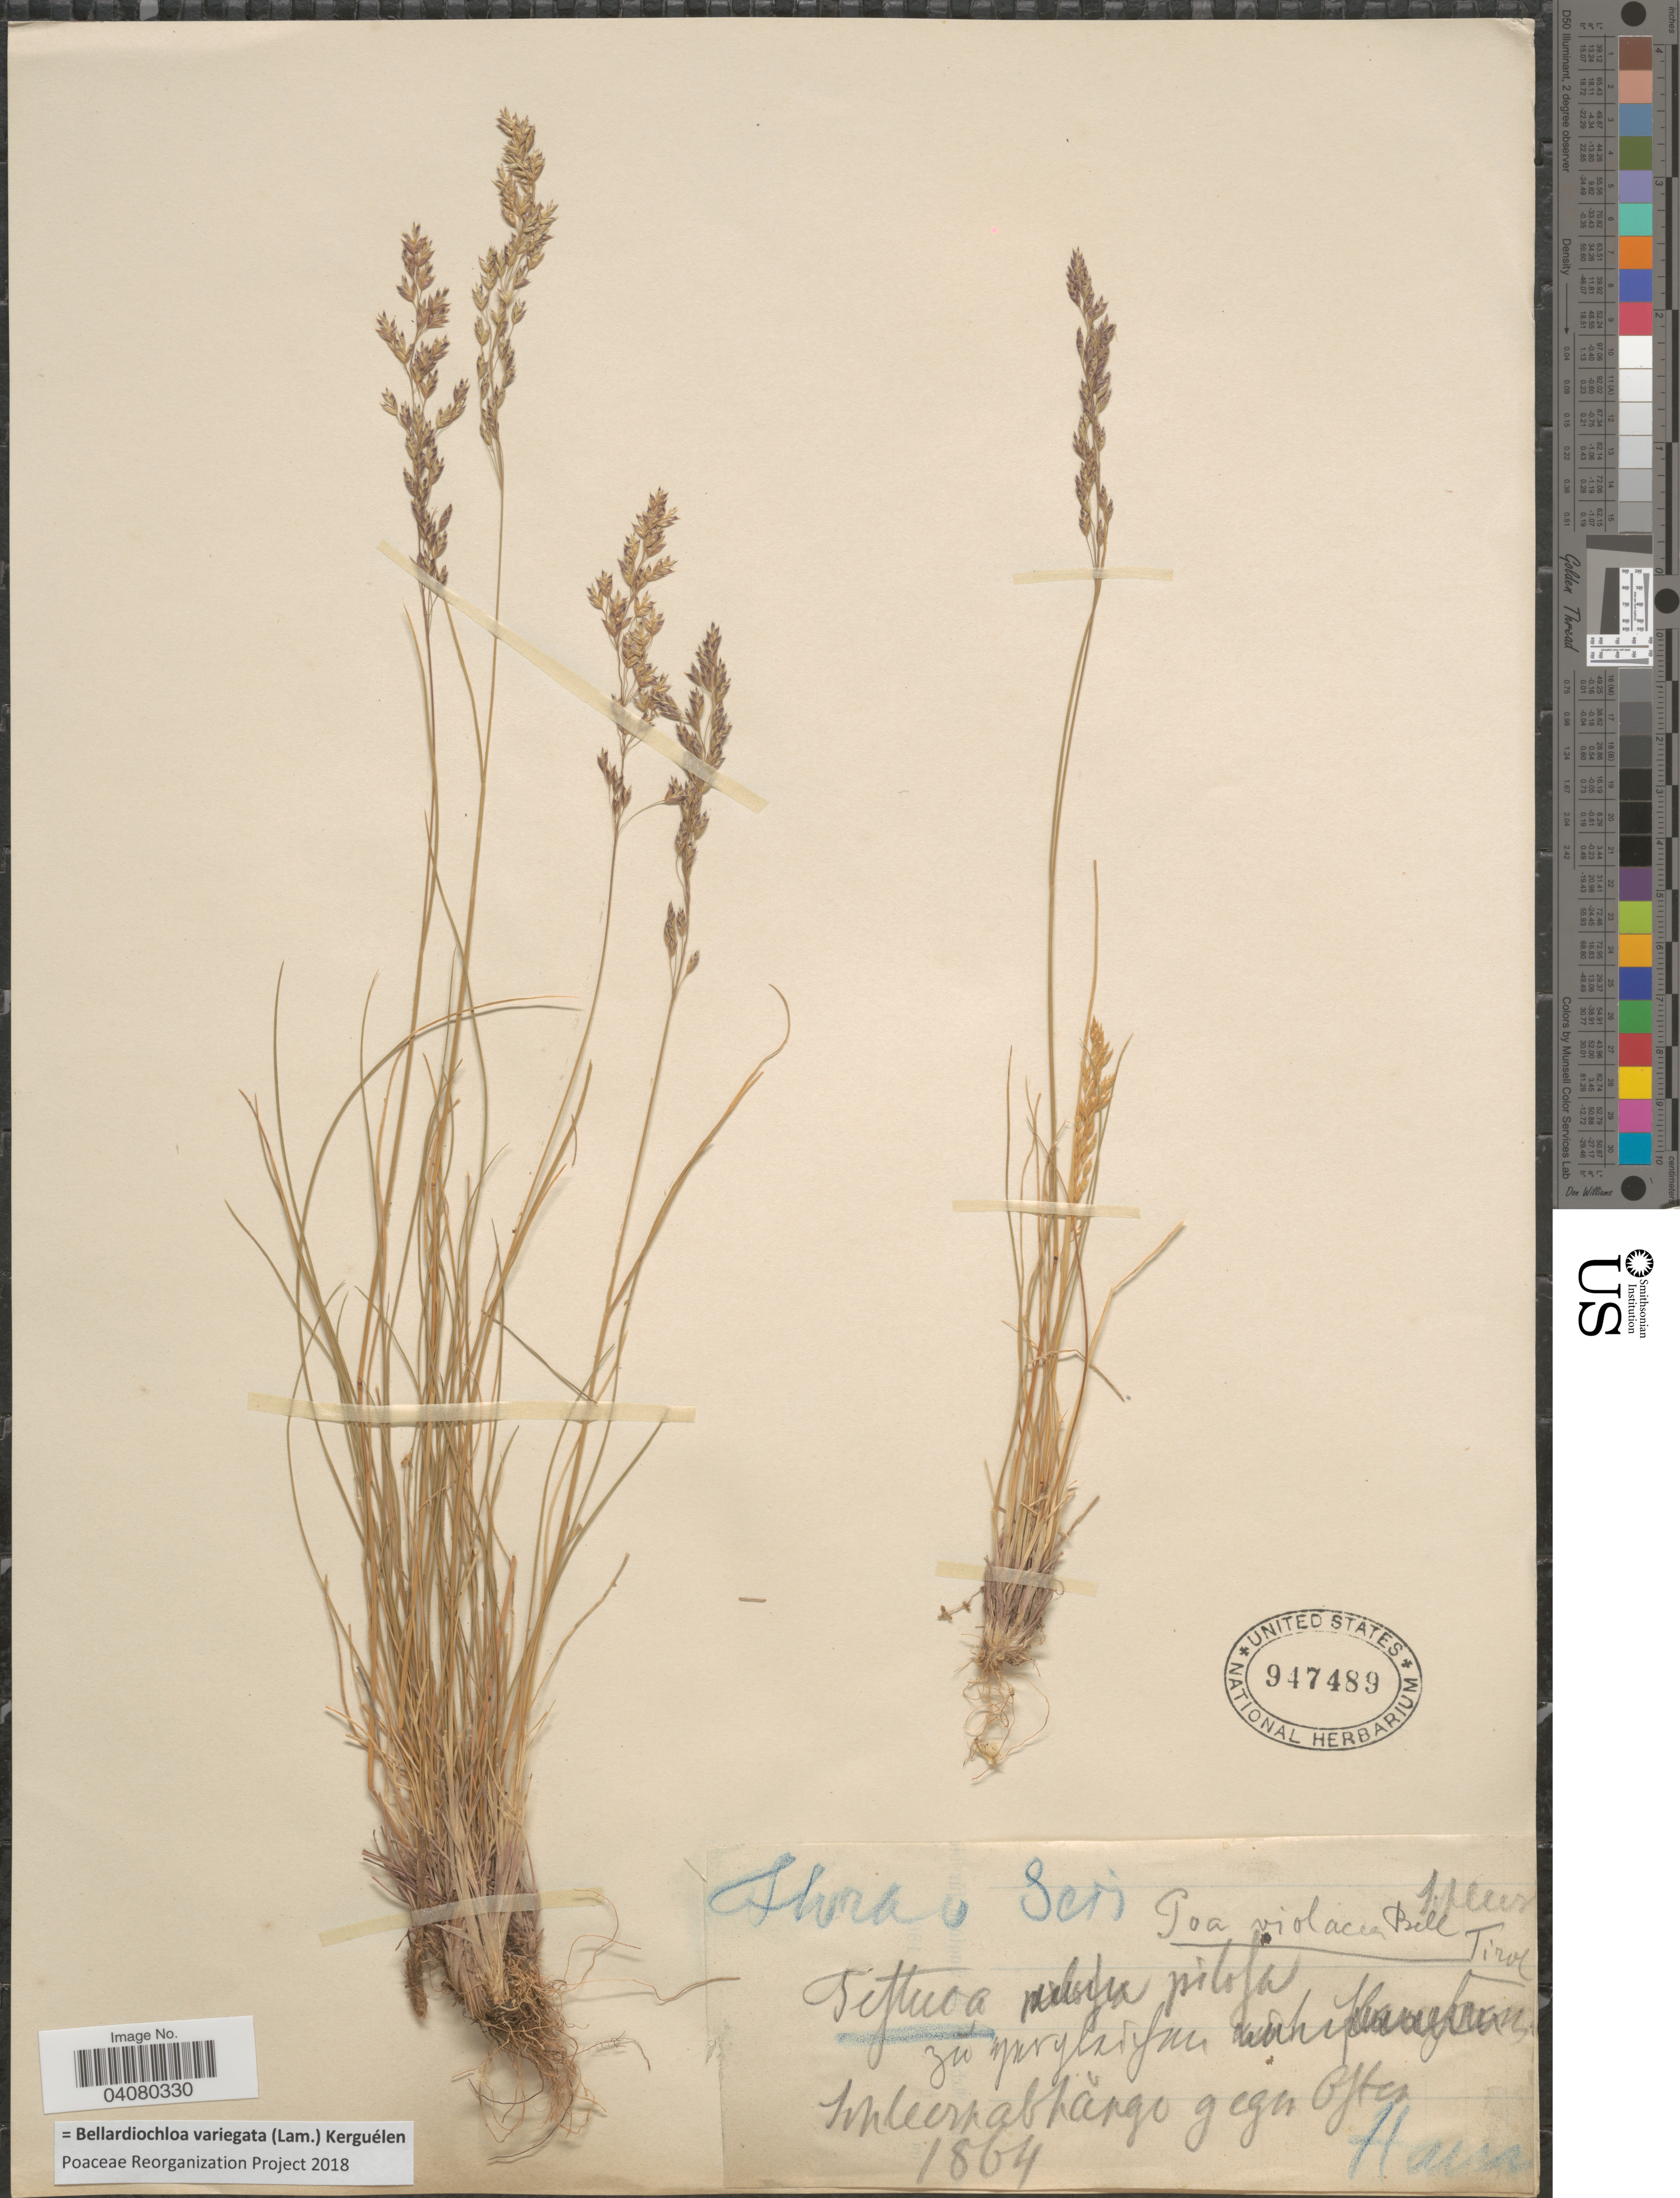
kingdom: Plantae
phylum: Tracheophyta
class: Liliopsida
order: Poales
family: Poaceae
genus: Bellardiochloa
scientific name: Bellardiochloa variegata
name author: (Lam.) Kerguélen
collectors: Hausm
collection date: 1864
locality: Seri. Whleernabhänge gegn Ossten.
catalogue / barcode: US 947489